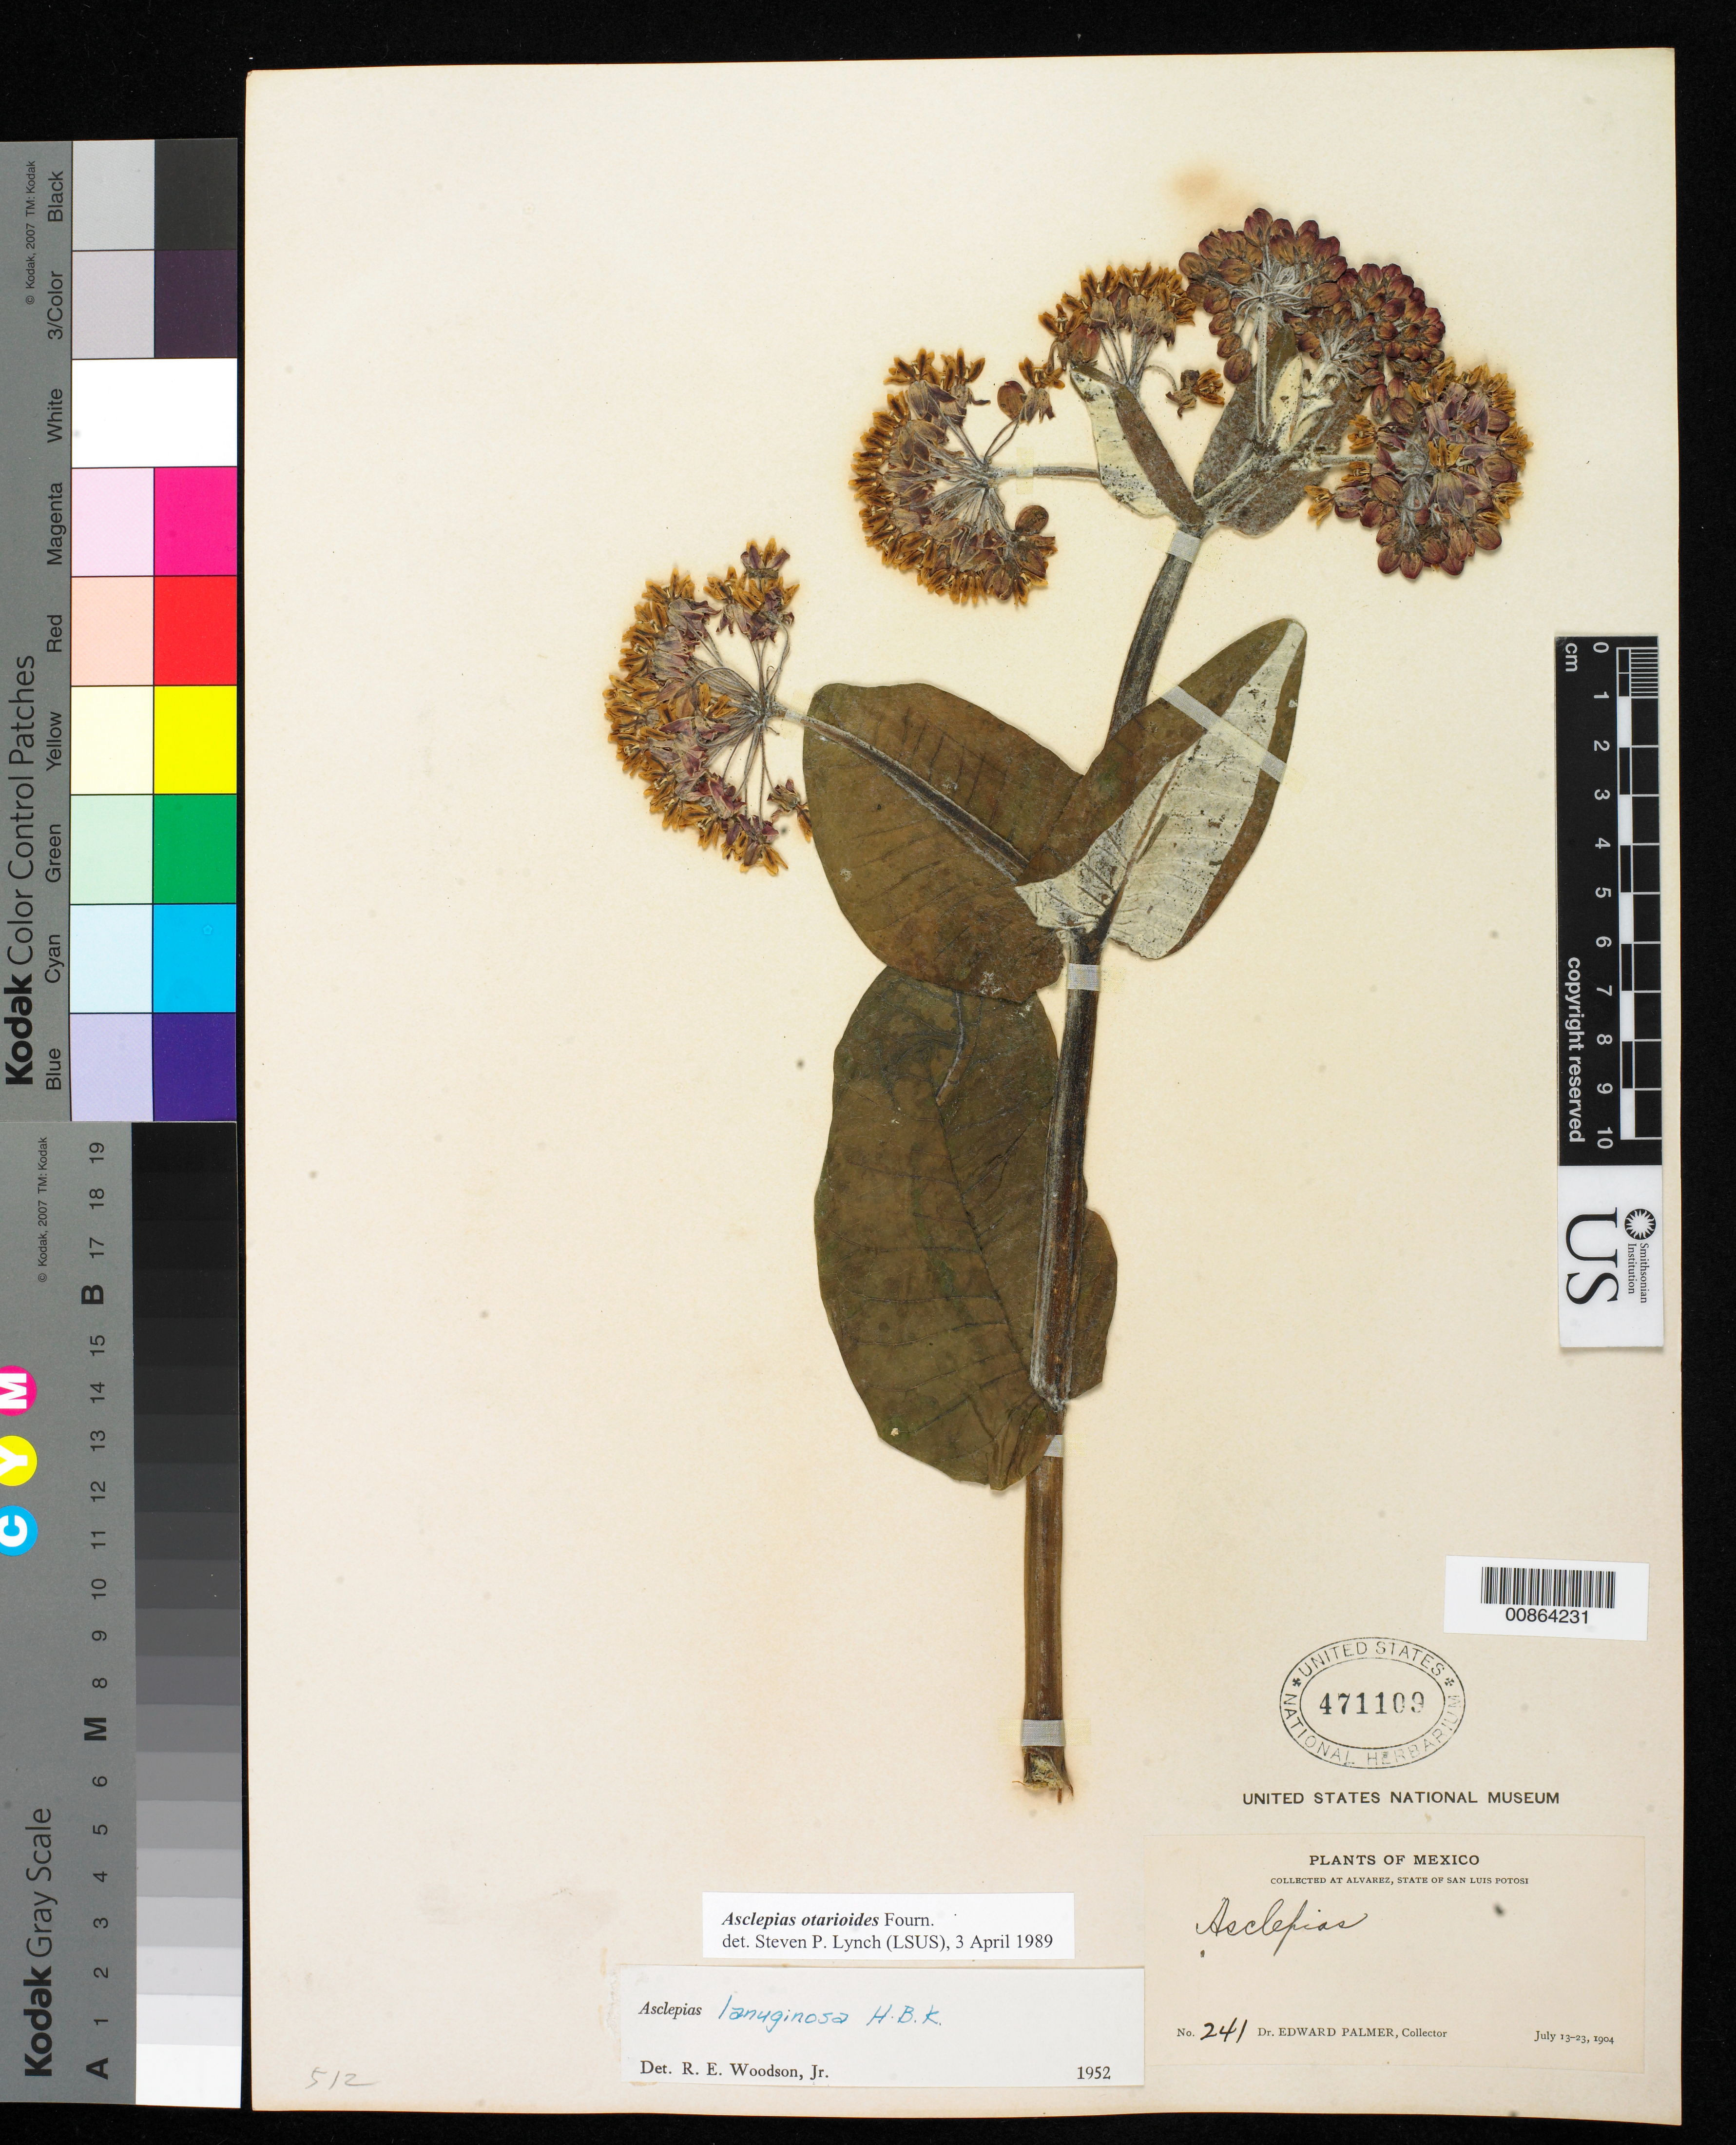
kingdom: Plantae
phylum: Tracheophyta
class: Magnoliopsida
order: Gentianales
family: Apocynaceae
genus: Asclepias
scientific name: Asclepias otarioides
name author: E. Fourn.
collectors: E. Palmer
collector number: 241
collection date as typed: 13 Jul 1904 to 23 Jul 1904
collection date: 1904-07-13/1904-07-23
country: Mexico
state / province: San Luis Potosí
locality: Alvarez, San Luis Potosí.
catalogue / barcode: US 471109